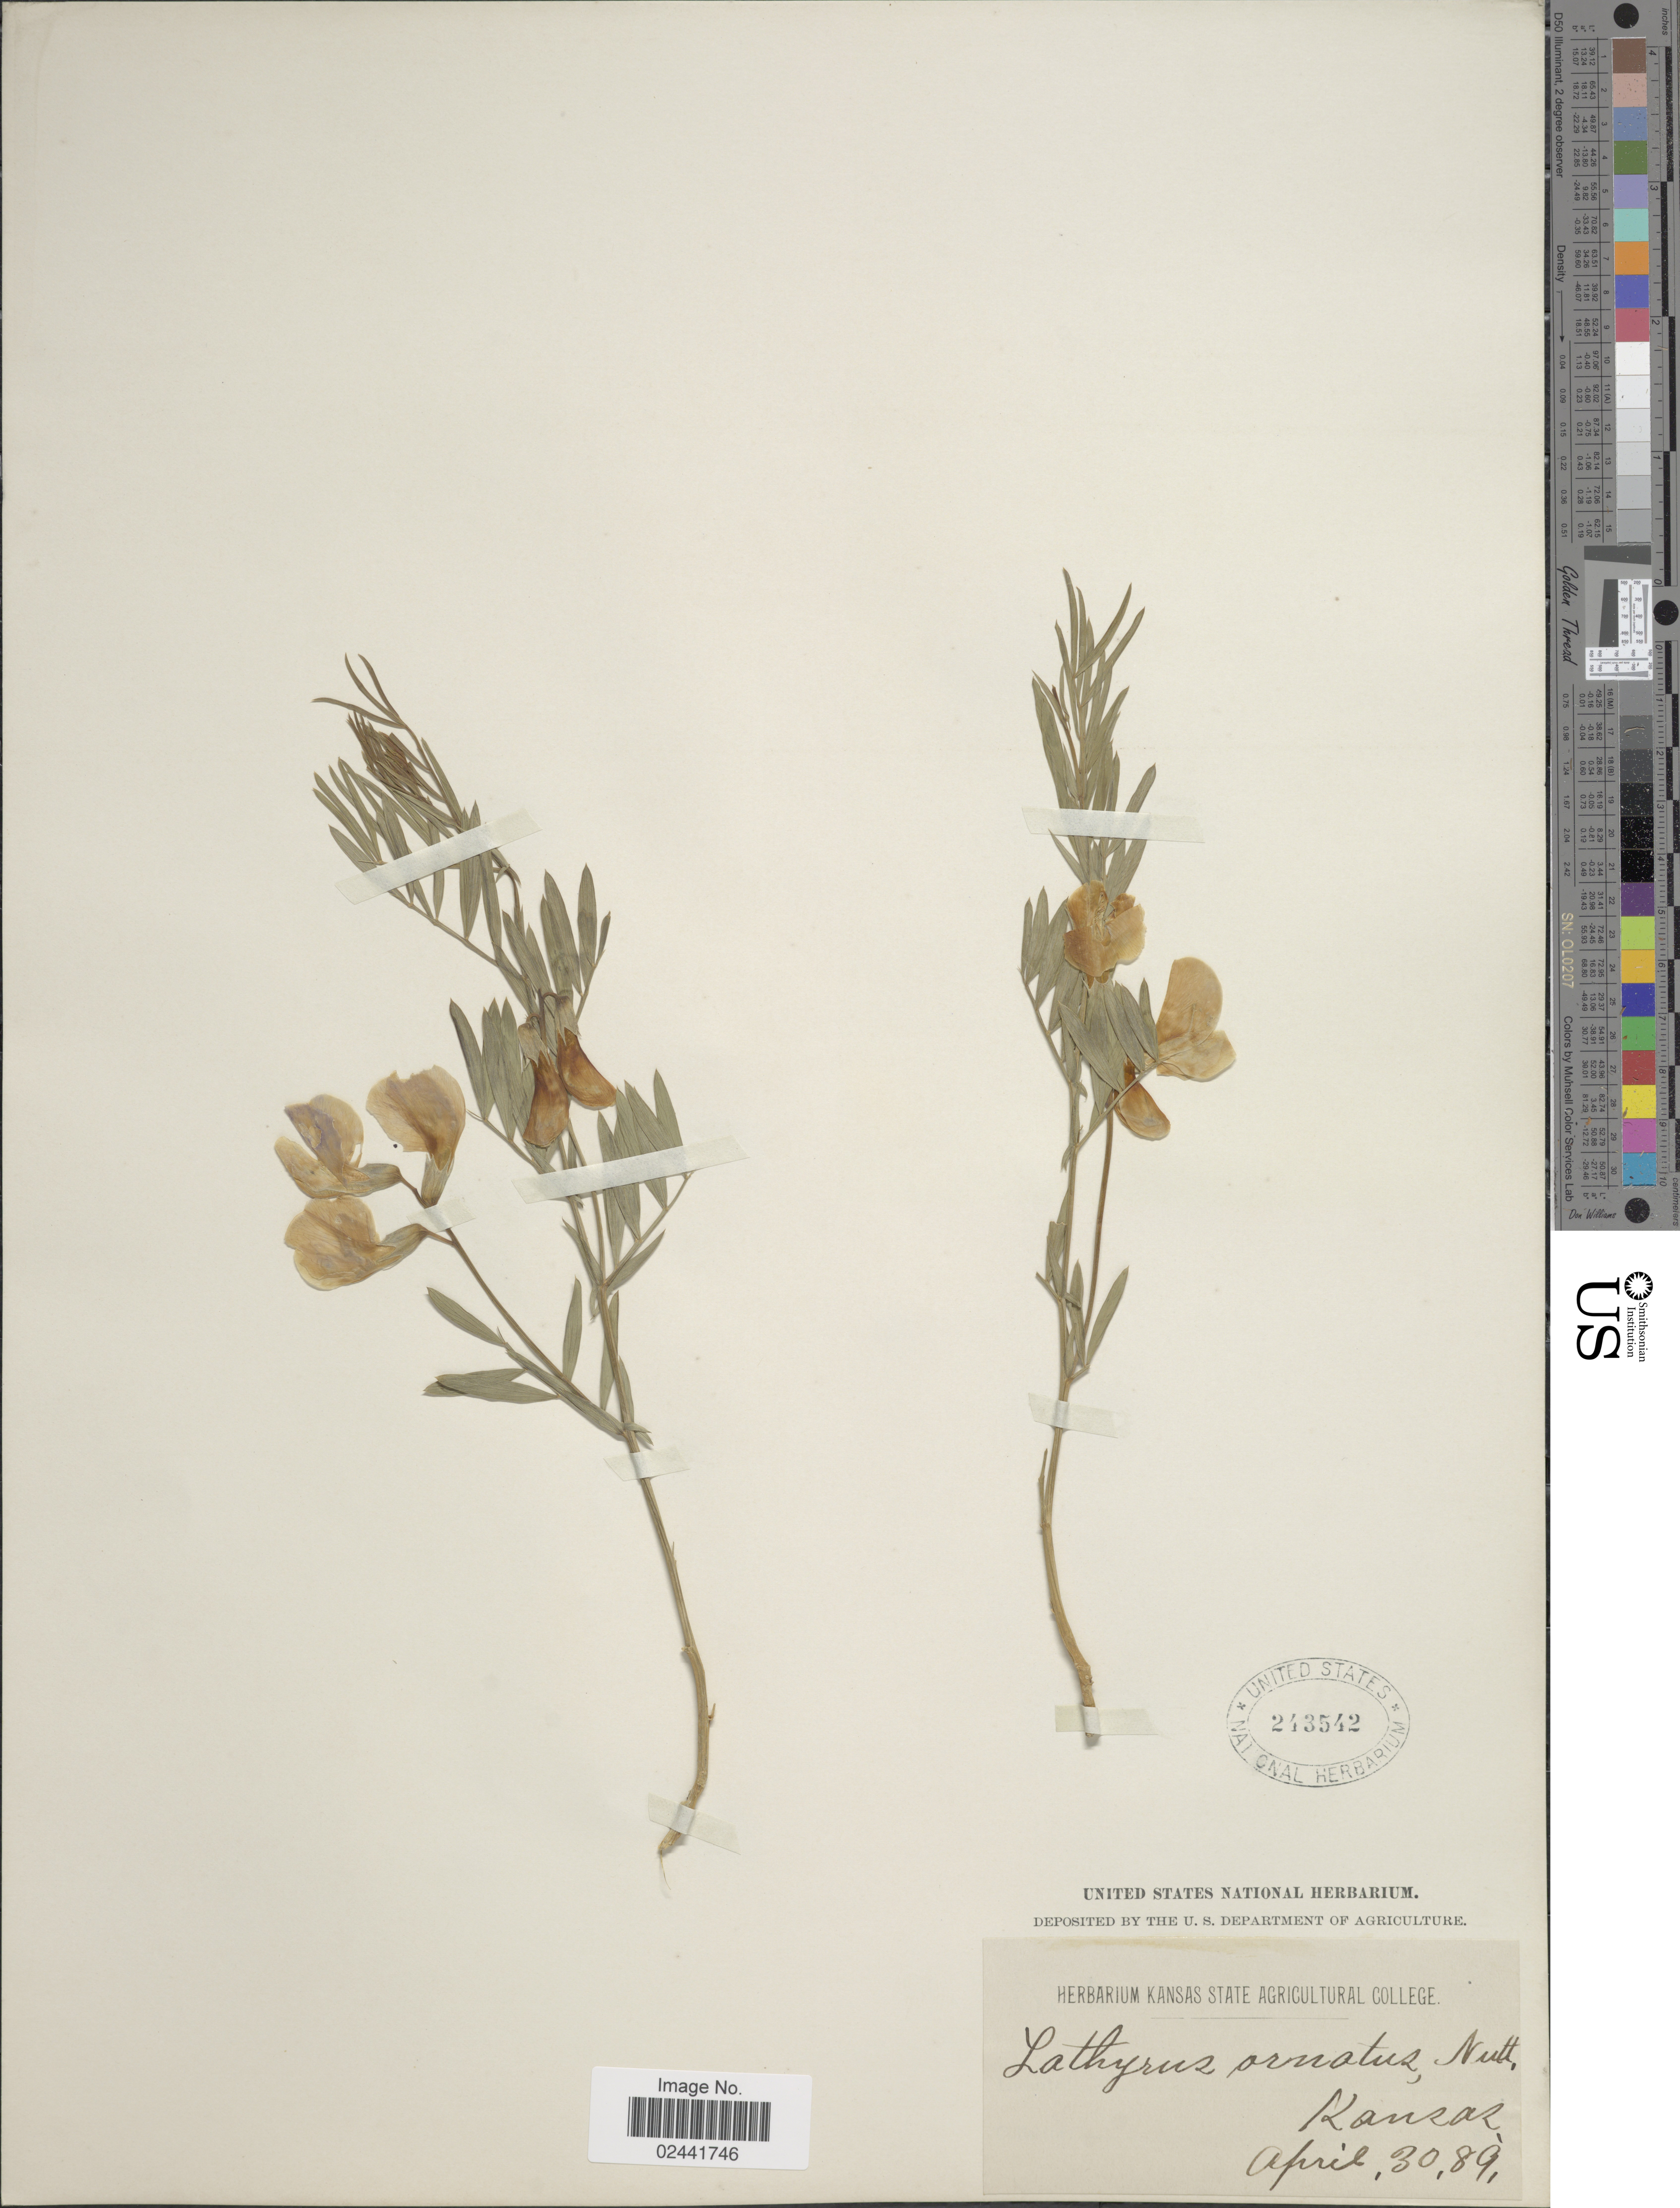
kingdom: Plantae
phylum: Tracheophyta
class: Magnoliopsida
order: Fabales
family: Fabaceae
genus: Lathyrus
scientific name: Lathyrus stipulaceus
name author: (Pursh) Butters & H. St. John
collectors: ex herb. Kansas State Agricultural College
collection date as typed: Transcribed d/m/y: 30/4/89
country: United States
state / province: Kansas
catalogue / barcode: US 243542